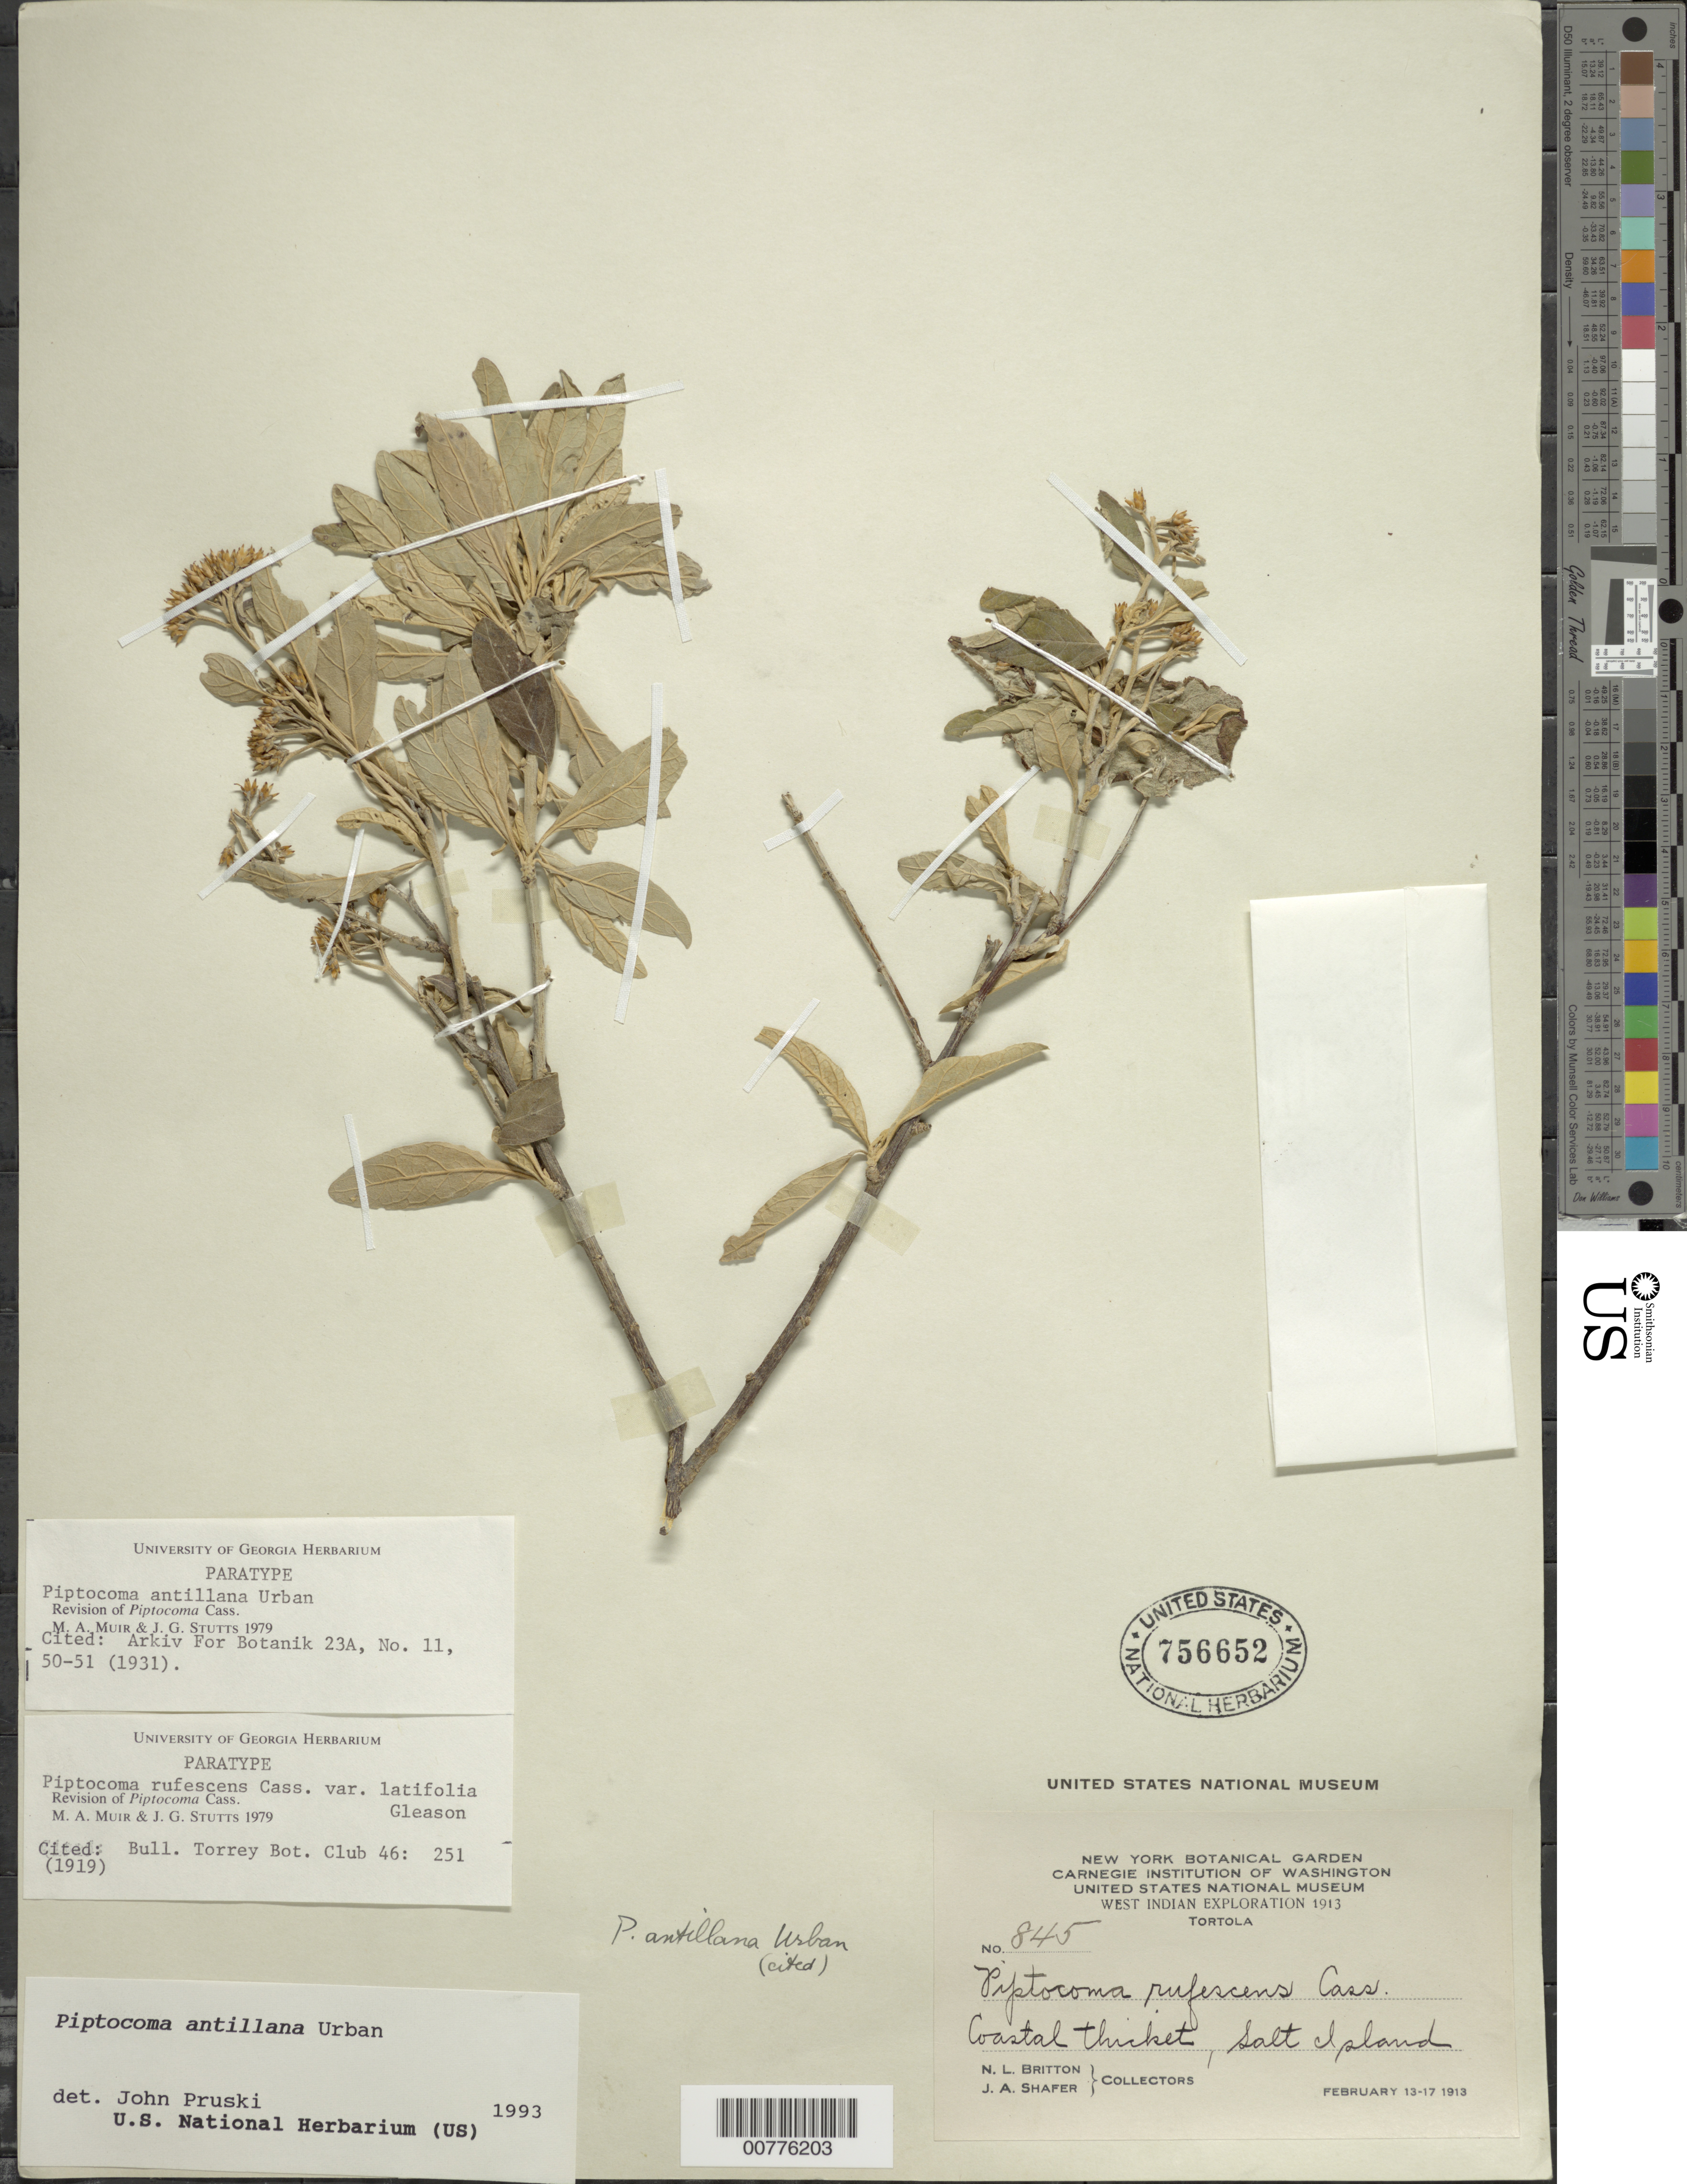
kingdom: Plantae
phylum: Tracheophyta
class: Magnoliopsida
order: Asterales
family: Asteraceae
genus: Piptocoma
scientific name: Piptocoma antillana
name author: Urb.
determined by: Pruski, J. F.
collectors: N. Britton & J. A. Shafer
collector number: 845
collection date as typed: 13 Feb 1913 to 17 Feb 1913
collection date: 1913-02-13/1913-02-17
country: British Virgin Islands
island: Tortola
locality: Salt Island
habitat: Coastal thicket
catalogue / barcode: US 756652